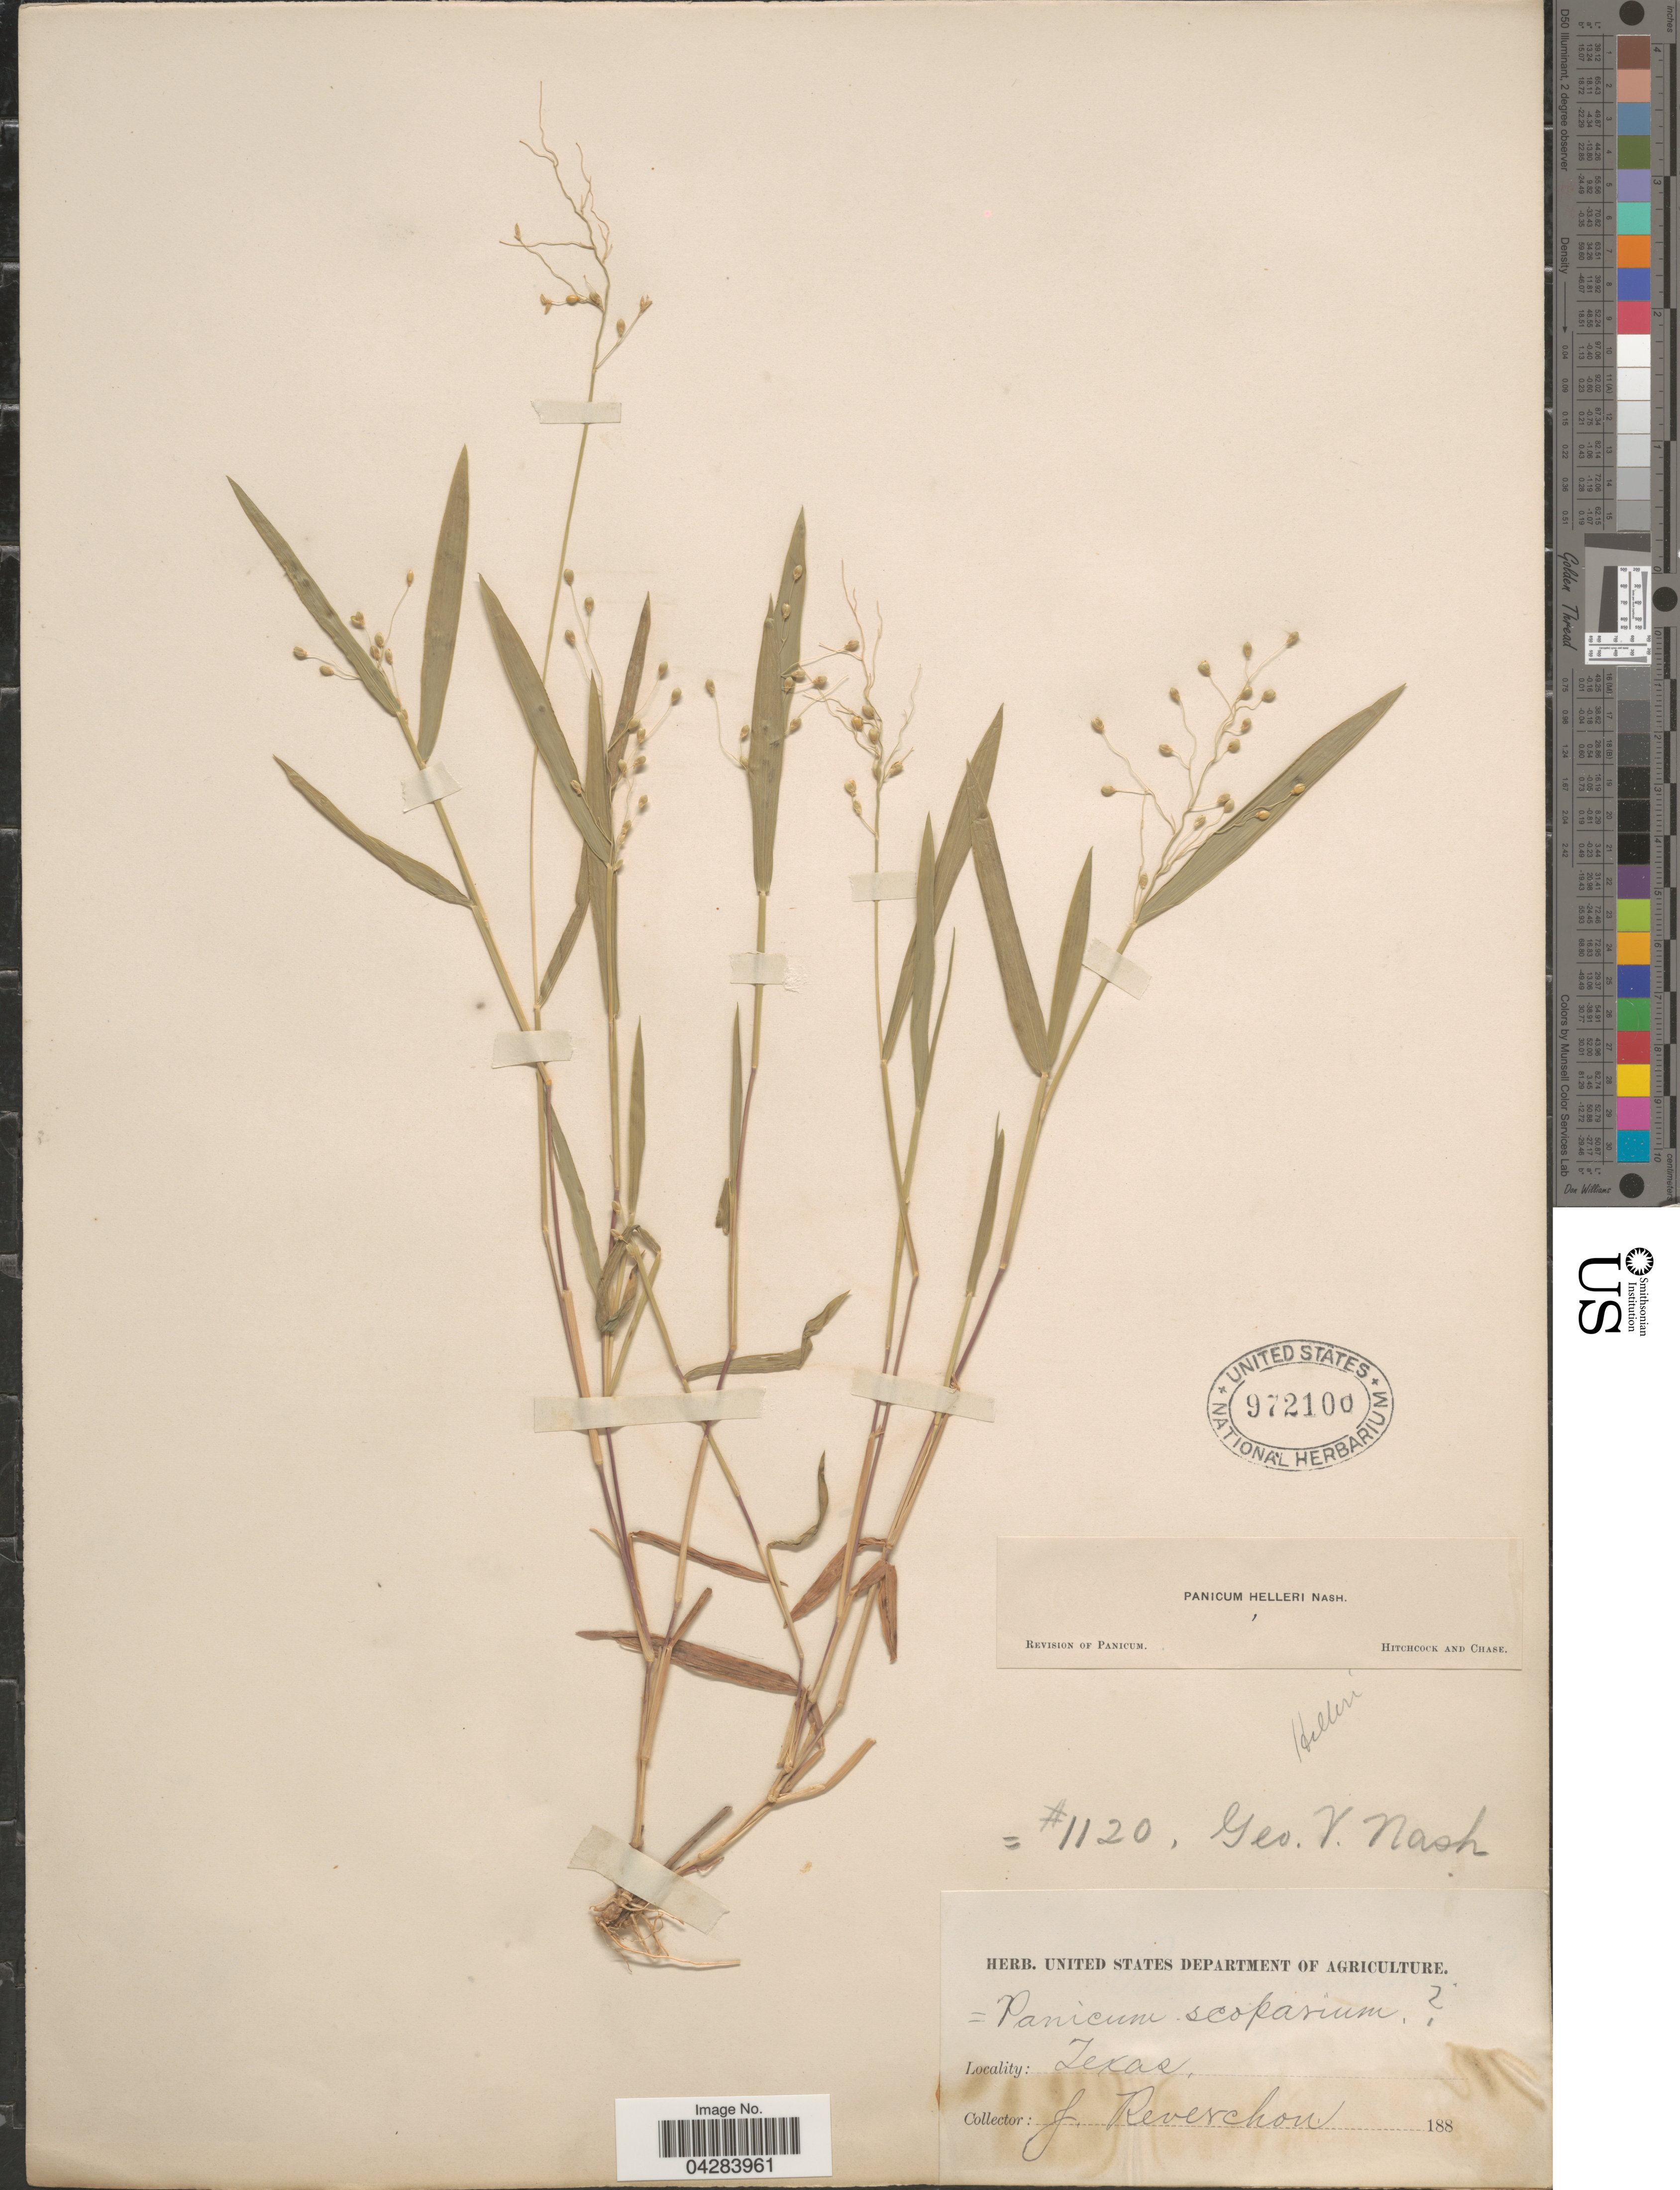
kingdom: Plantae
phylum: Tracheophyta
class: Liliopsida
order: Poales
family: Poaceae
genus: Dichanthelium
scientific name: Dichanthelium oligosanthes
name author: (Schult.) Gould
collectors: J. Reverchon & G. V. Nash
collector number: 1120?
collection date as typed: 188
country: United States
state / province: Texas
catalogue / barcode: US 972100